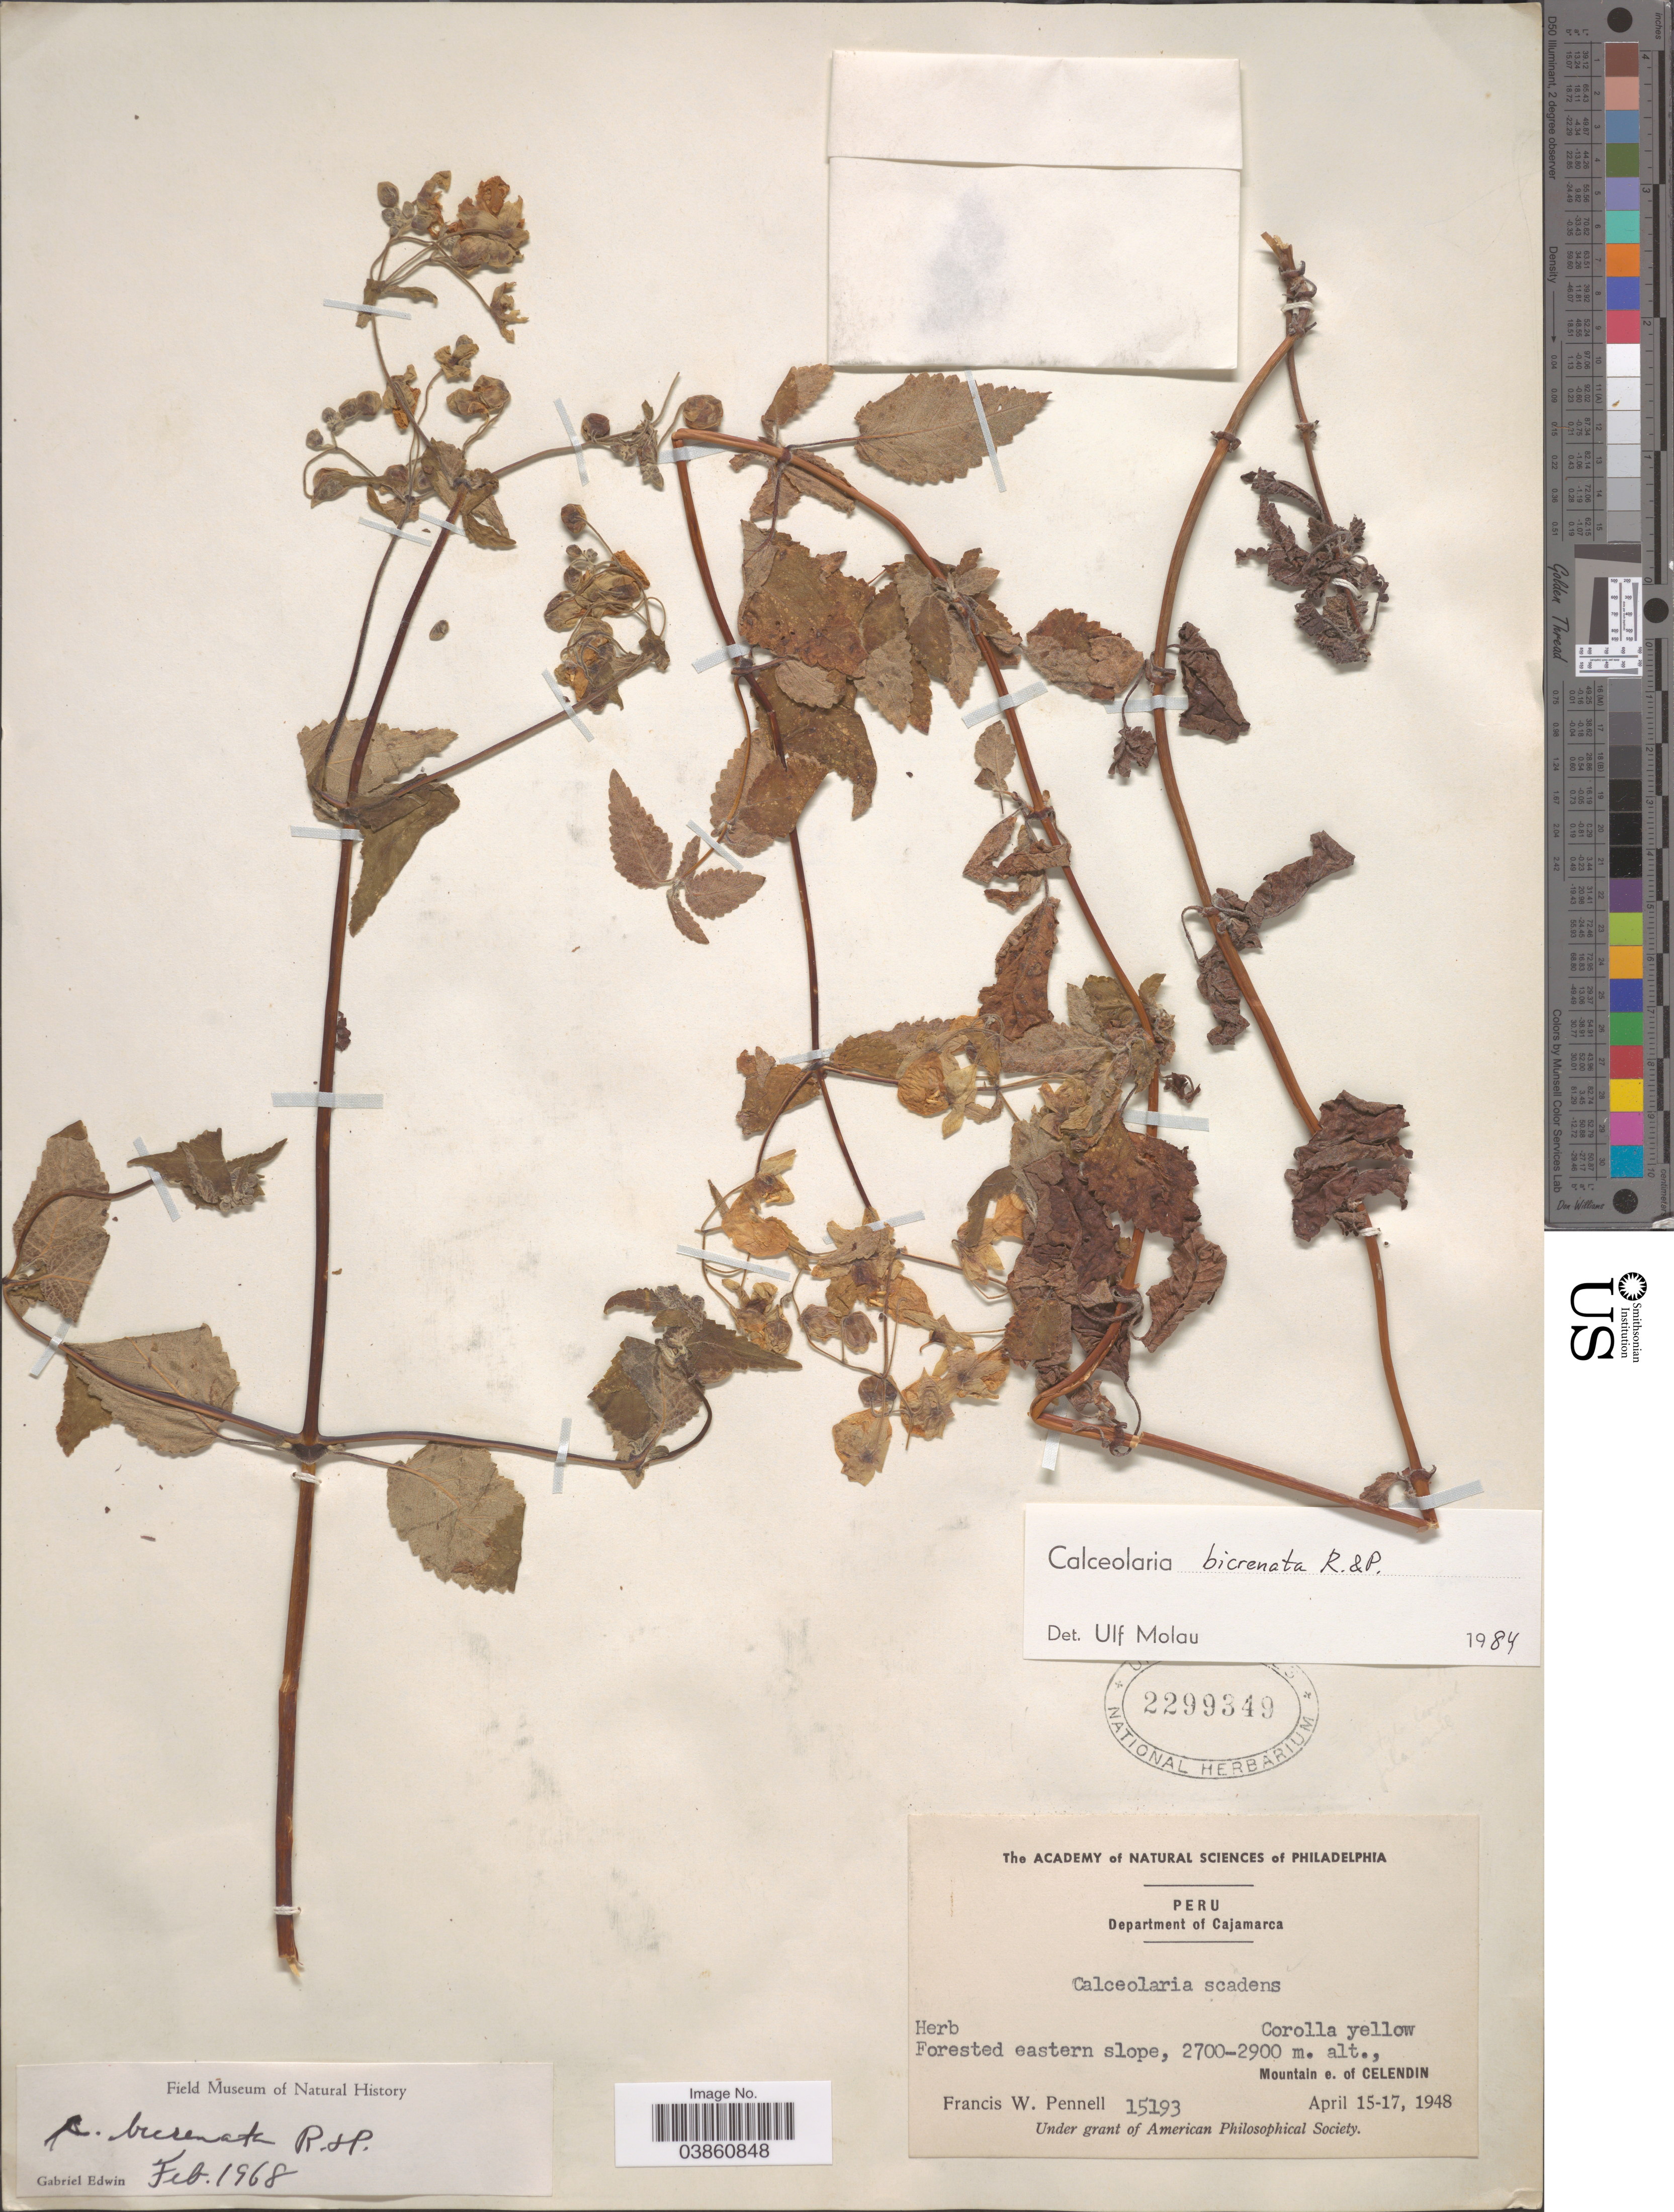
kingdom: Plantae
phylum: Tracheophyta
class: Magnoliopsida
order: Lamiales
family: Calceolariaceae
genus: Calceolaria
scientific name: Calceolaria bicrenata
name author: Ruiz & Pav.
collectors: F. W. Pennell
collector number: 15193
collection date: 1948-04-15/1948-04-17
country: Peru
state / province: Cajamarca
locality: Department of Cajamarca. Eastern slope, Mountain e. of Celendin.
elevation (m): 2700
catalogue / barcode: US 2299349